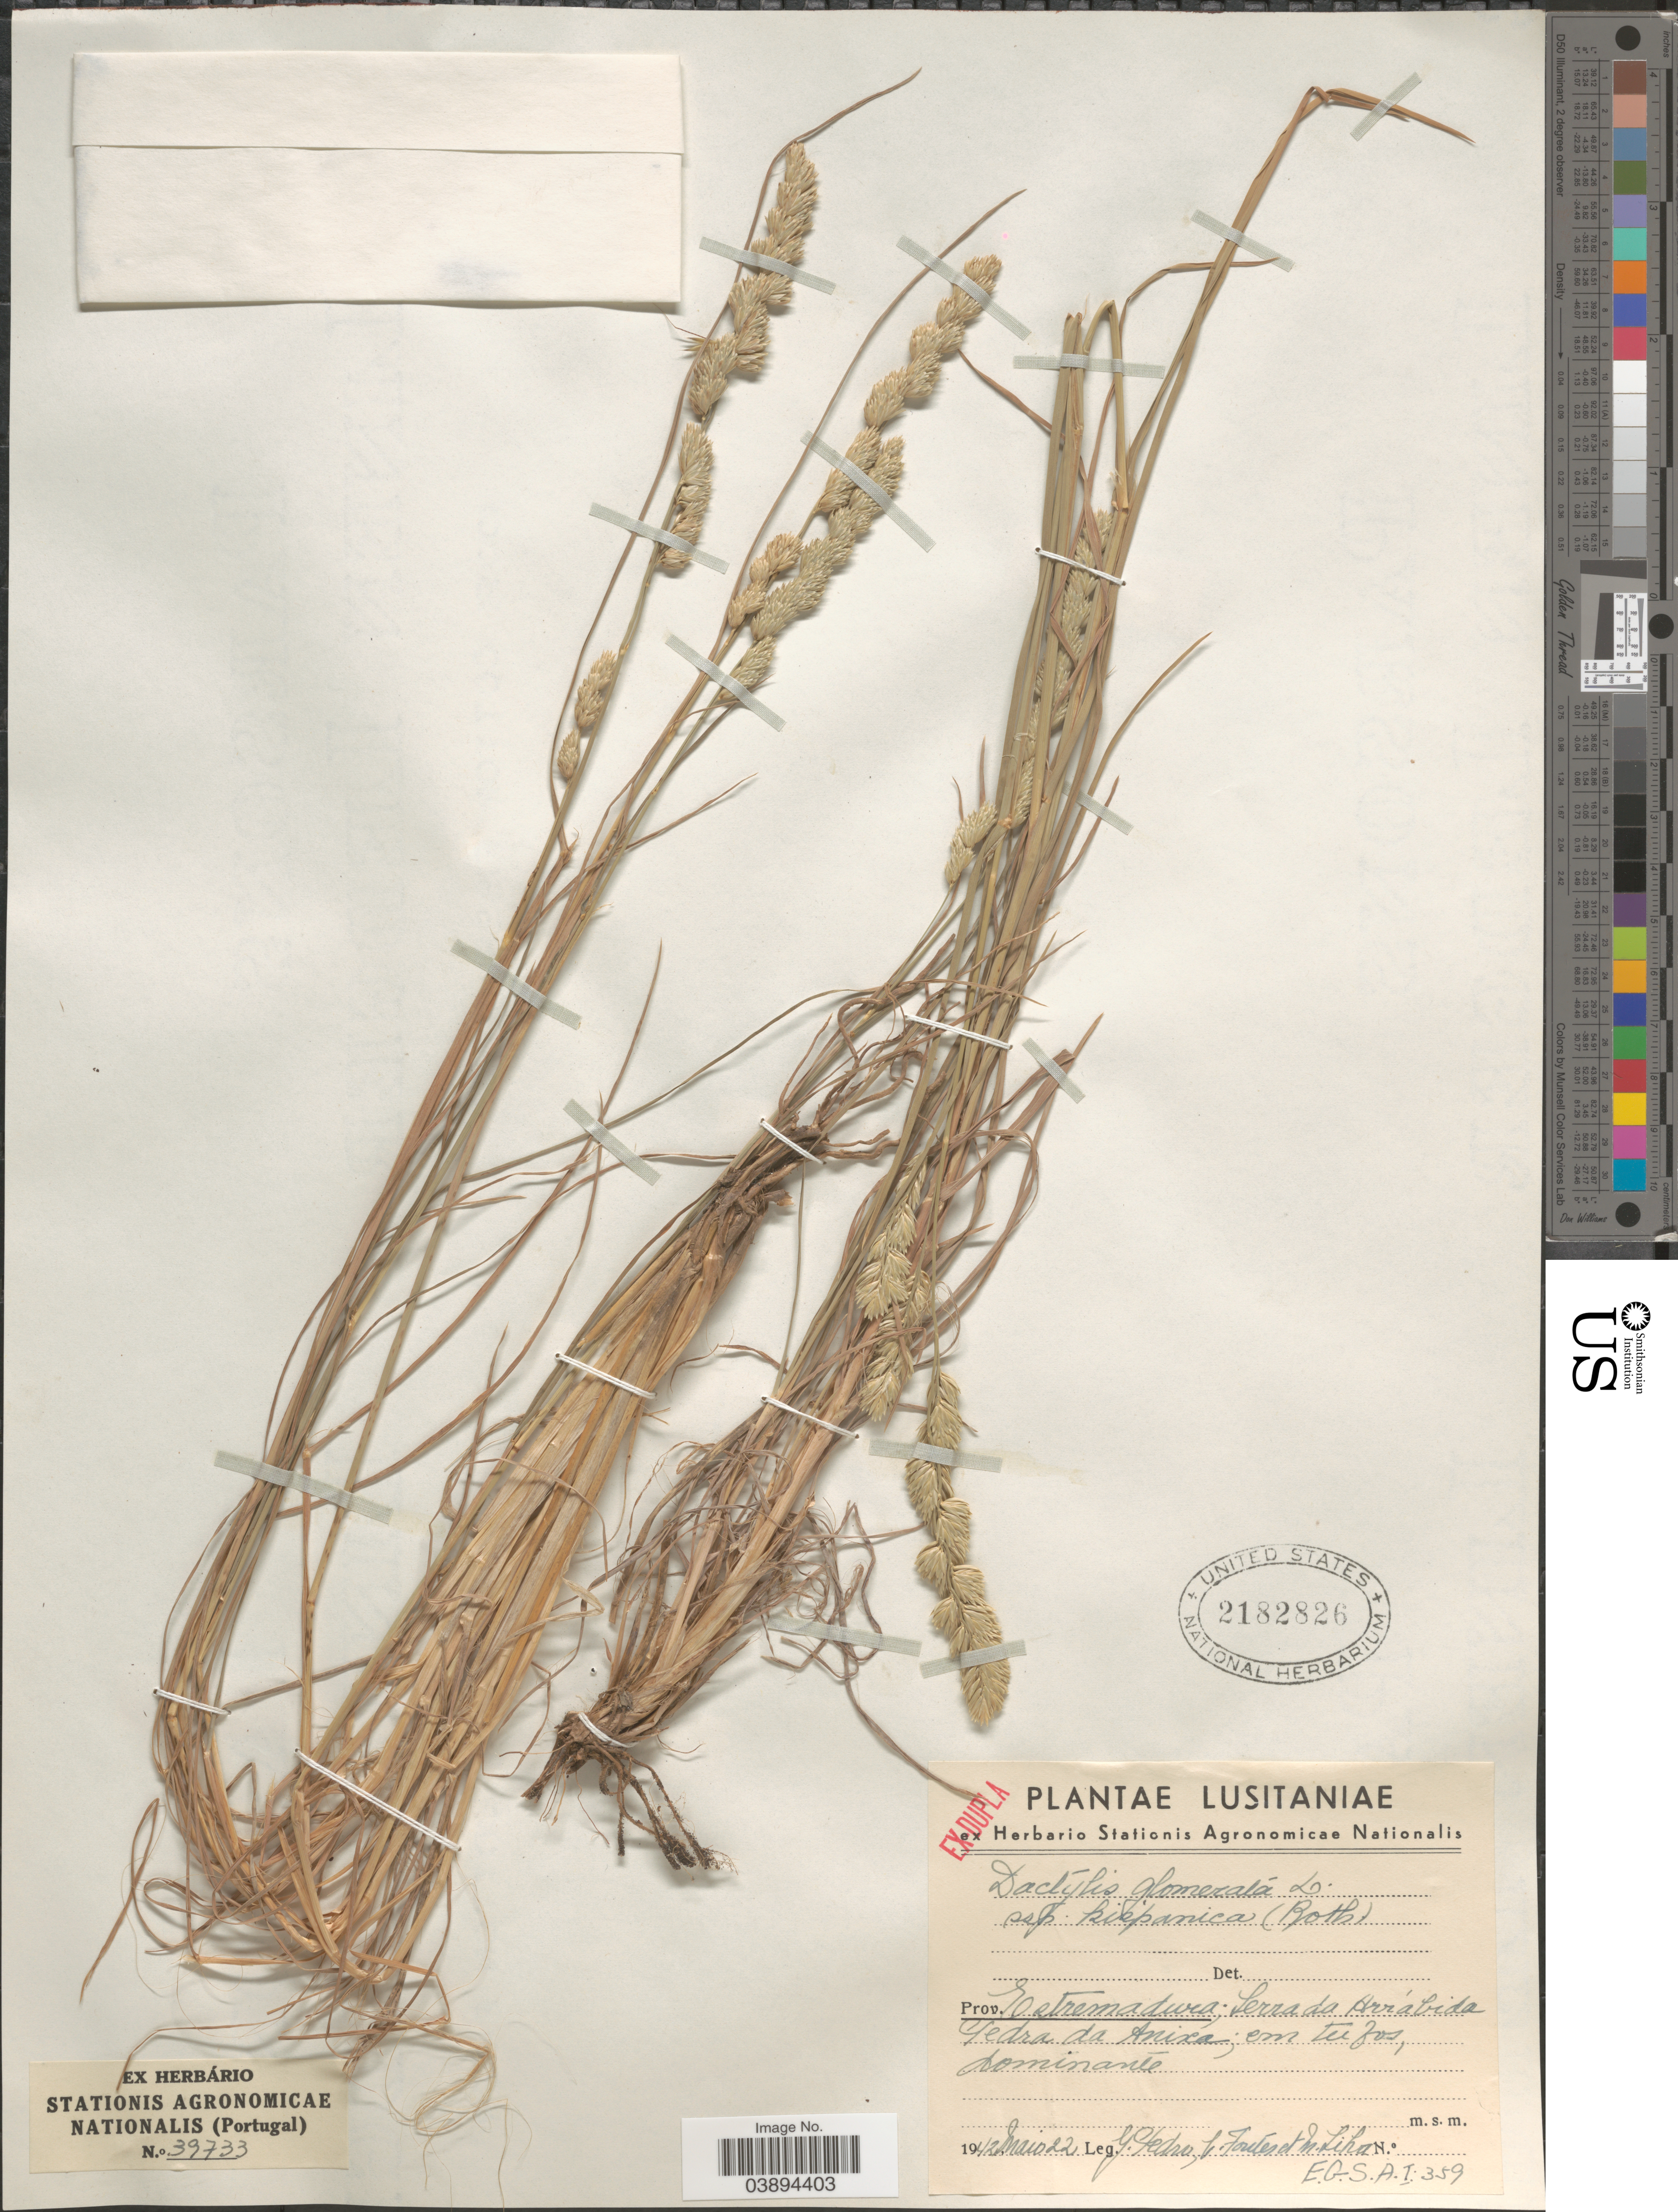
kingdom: Plantae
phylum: Tracheophyta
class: Liliopsida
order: Poales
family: Poaceae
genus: Dactylis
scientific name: Dactylis glomerata subsp. hispanica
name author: (Roth) Nyman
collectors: G. Pedro, C. Fontes & M. Silva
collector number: EGSAI359*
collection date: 1942-05-22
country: Portugal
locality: Lusitaniae. Prov. Estremadura; Serra da Arrábida Pedra da Anixa.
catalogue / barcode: US 2182826